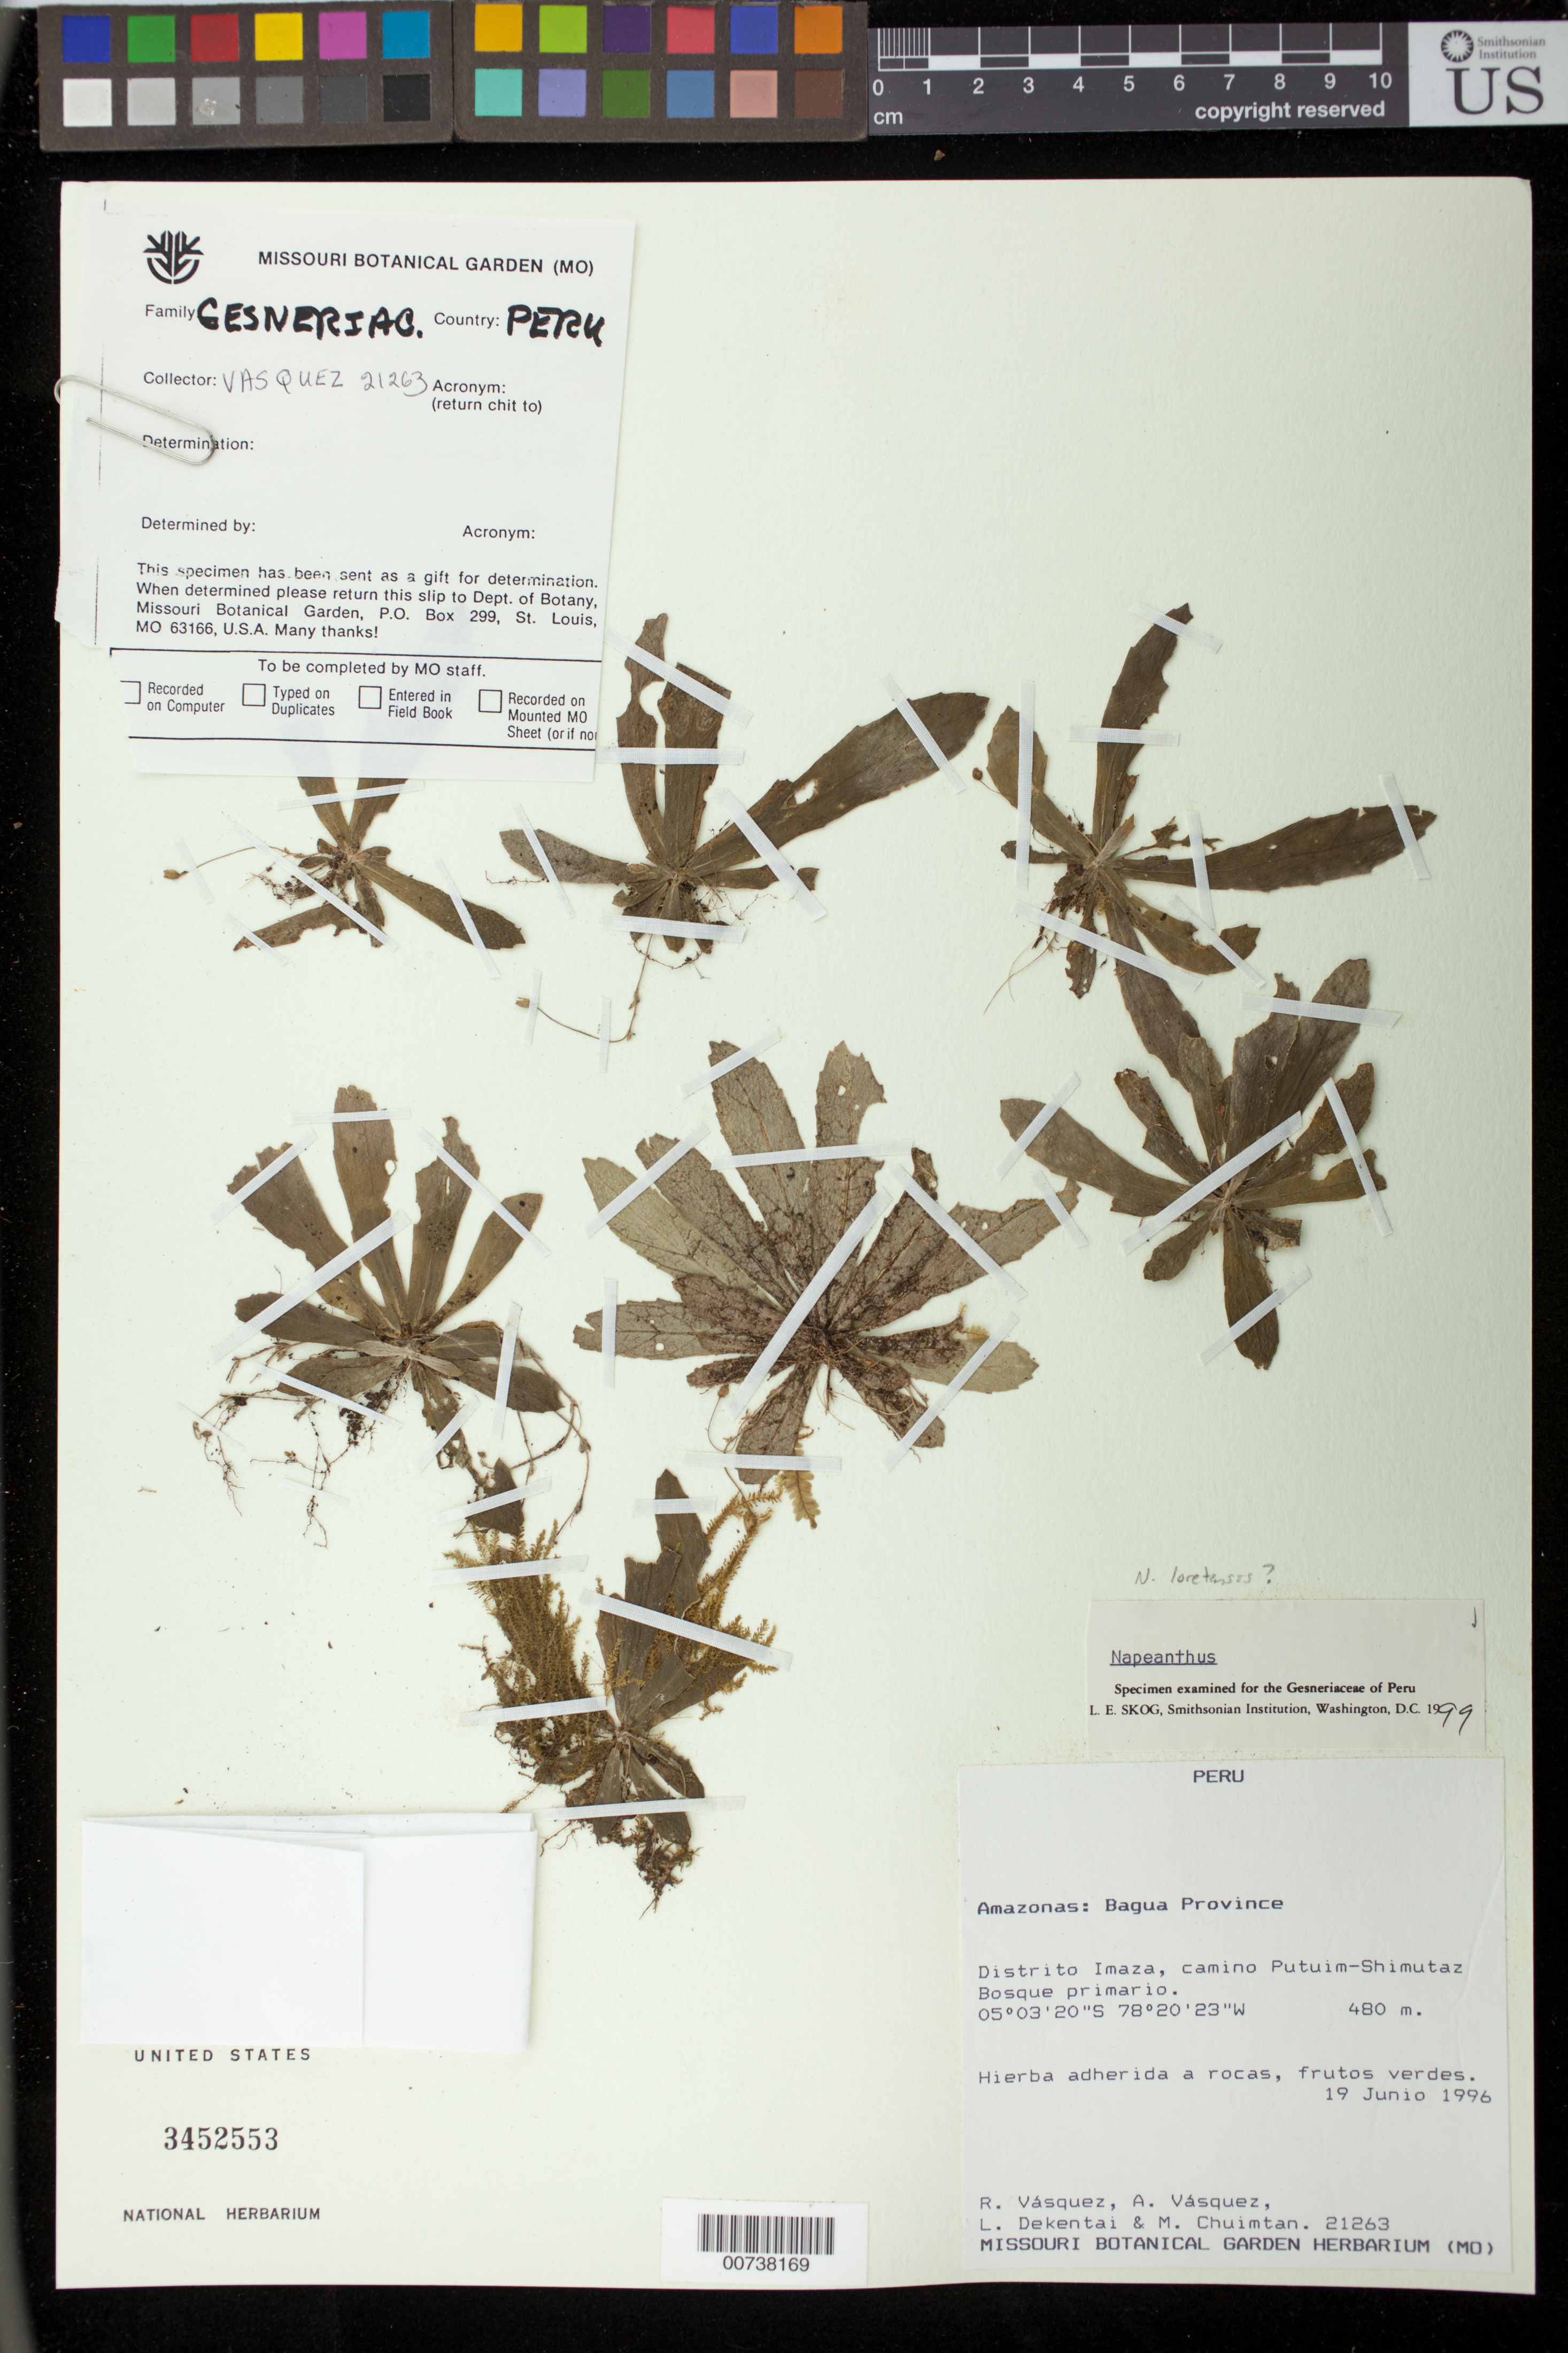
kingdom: Plantae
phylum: Tracheophyta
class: Magnoliopsida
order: Lamiales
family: Gesneriaceae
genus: Napeanthus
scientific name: Napeanthus sp.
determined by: Skog, Laurence E.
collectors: R. Vásquez, A. Vasquez, L. Dekentai & M. Chuimtan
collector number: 21263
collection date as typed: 19 Jun 1996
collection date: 1996-06-19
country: Peru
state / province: Amazonas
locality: Prov. Bagua, Dtto. Imaza; camino Putuim - Shimutaz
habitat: Bosque primario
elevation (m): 480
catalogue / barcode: US 3452553